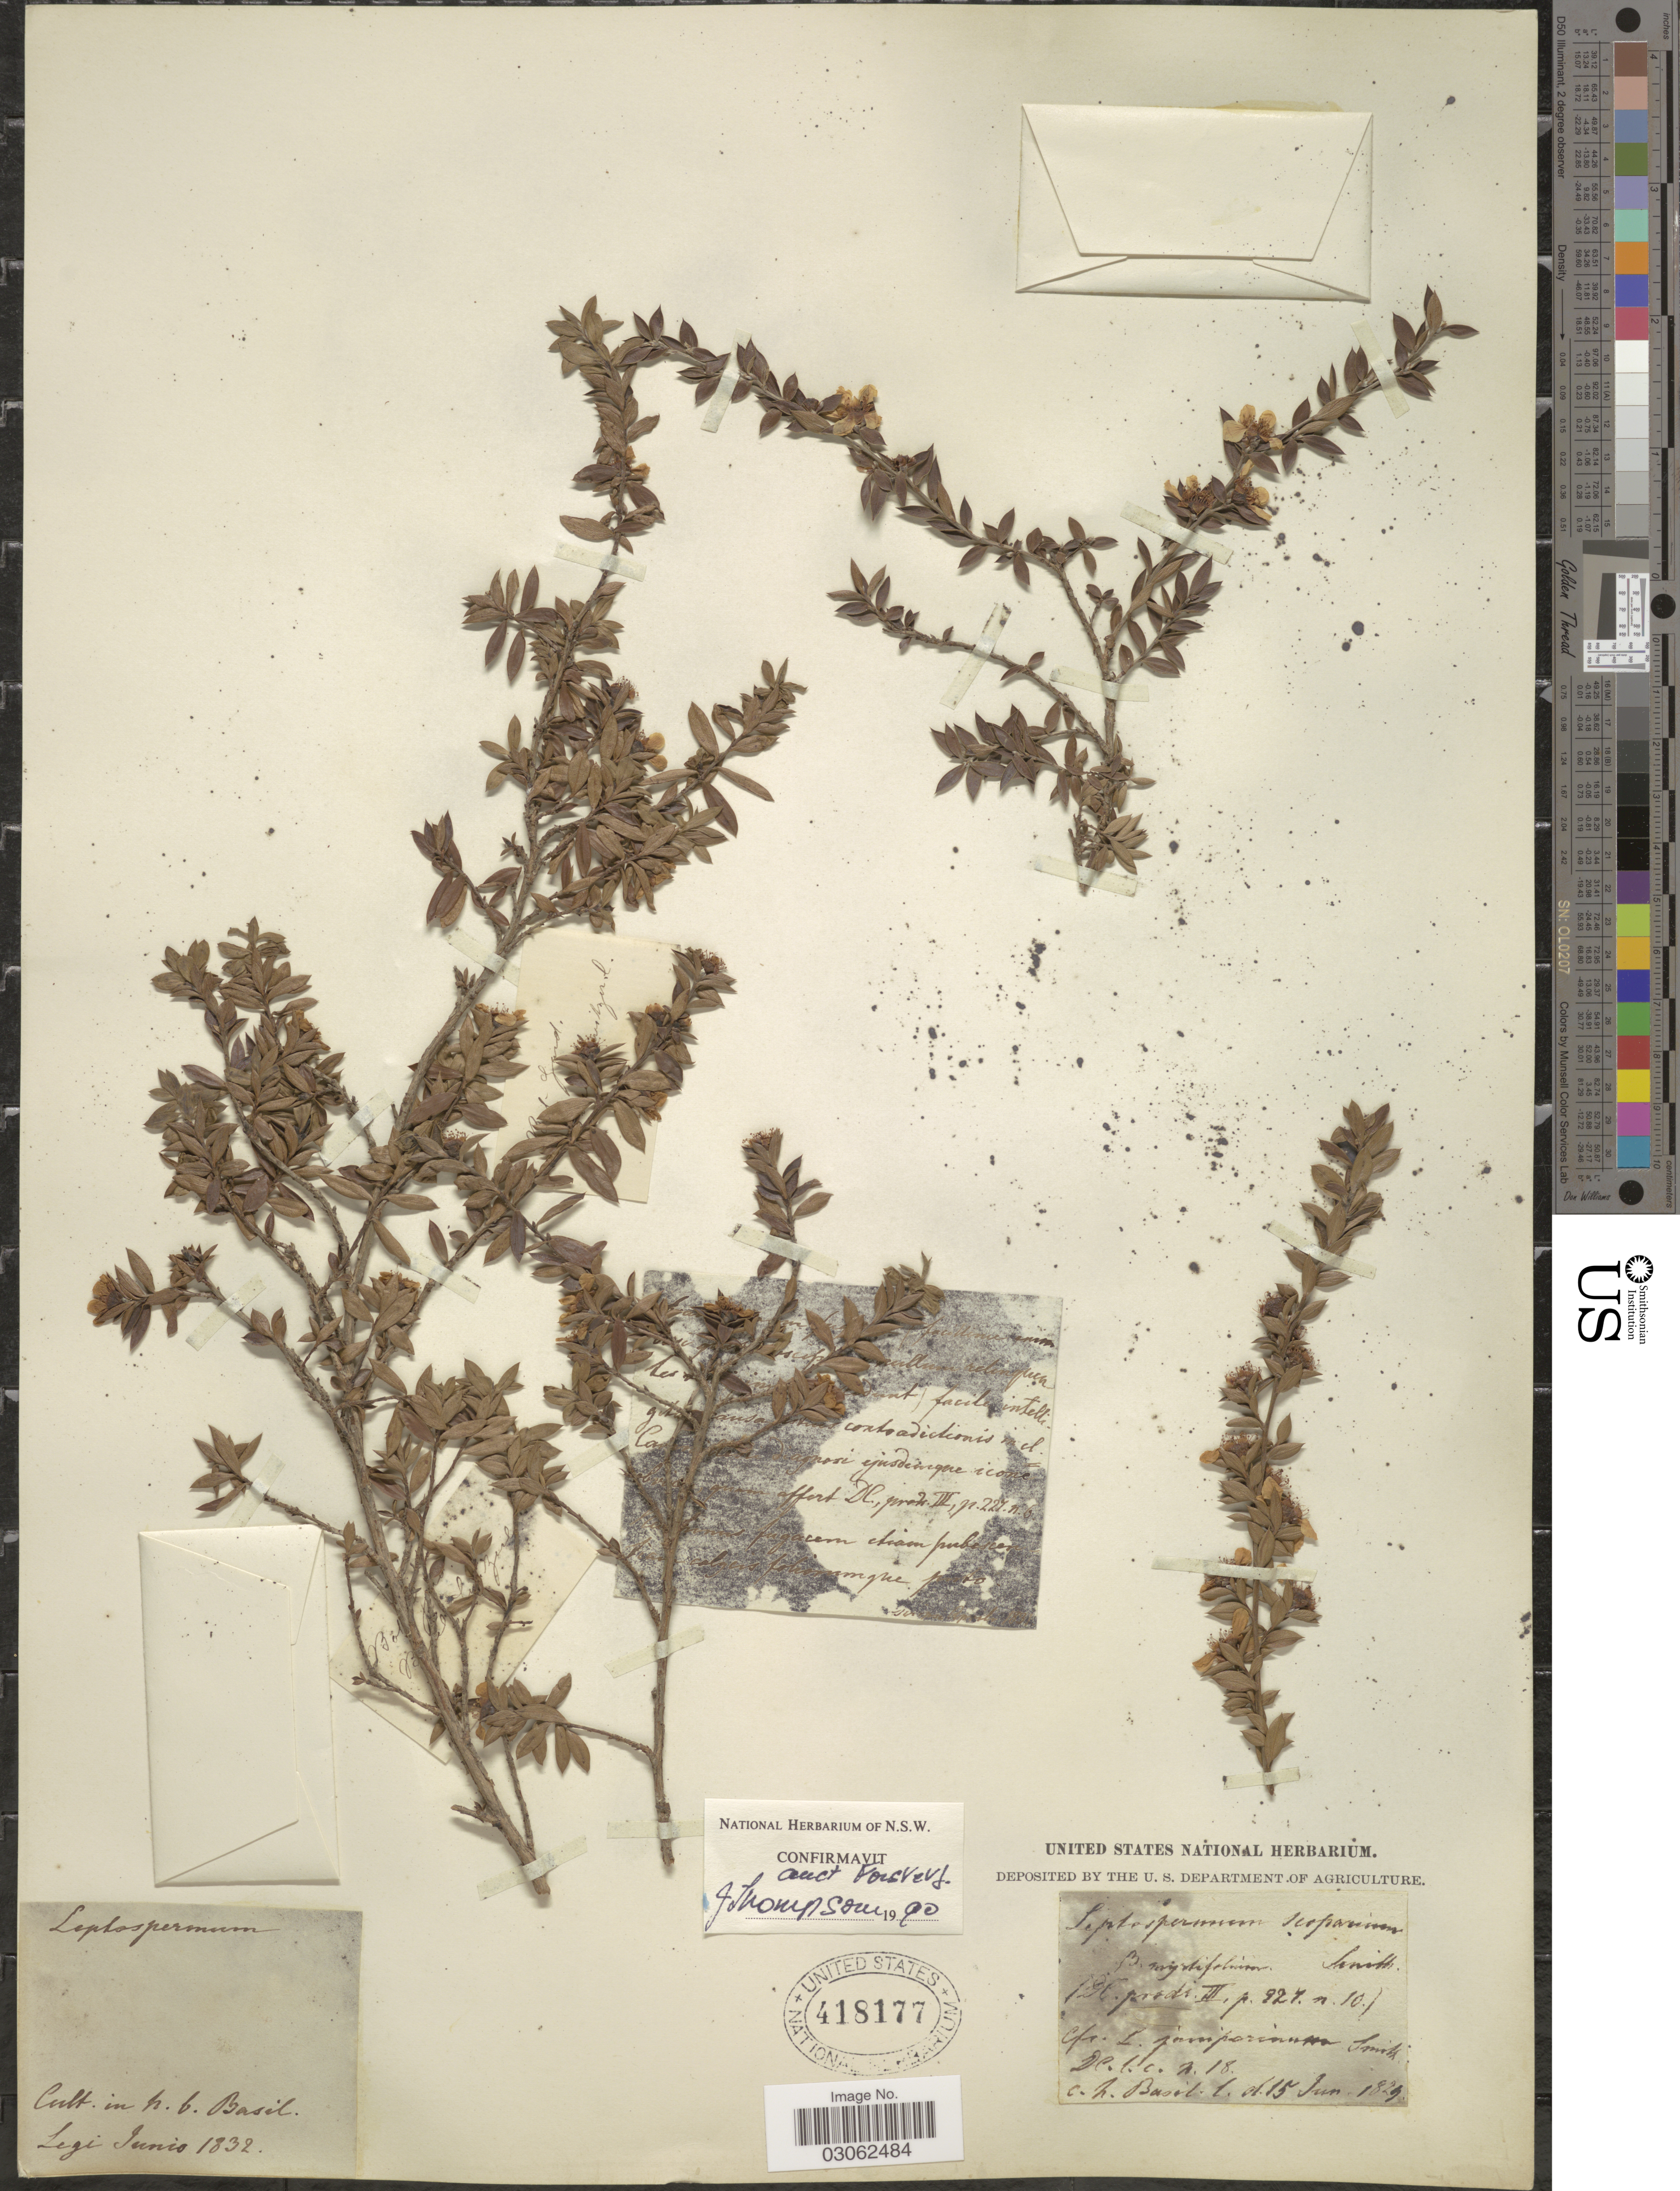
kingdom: Plantae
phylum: Tracheophyta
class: Magnoliopsida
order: Myrtales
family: Myrtaceae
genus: Leptospermum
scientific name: Leptospermum scoparium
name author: J.R. Forst. & G. Forst.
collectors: ex herb. United States National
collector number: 18?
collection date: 1829-06-15/1832-06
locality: In h. b. Basil.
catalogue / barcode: US 418177